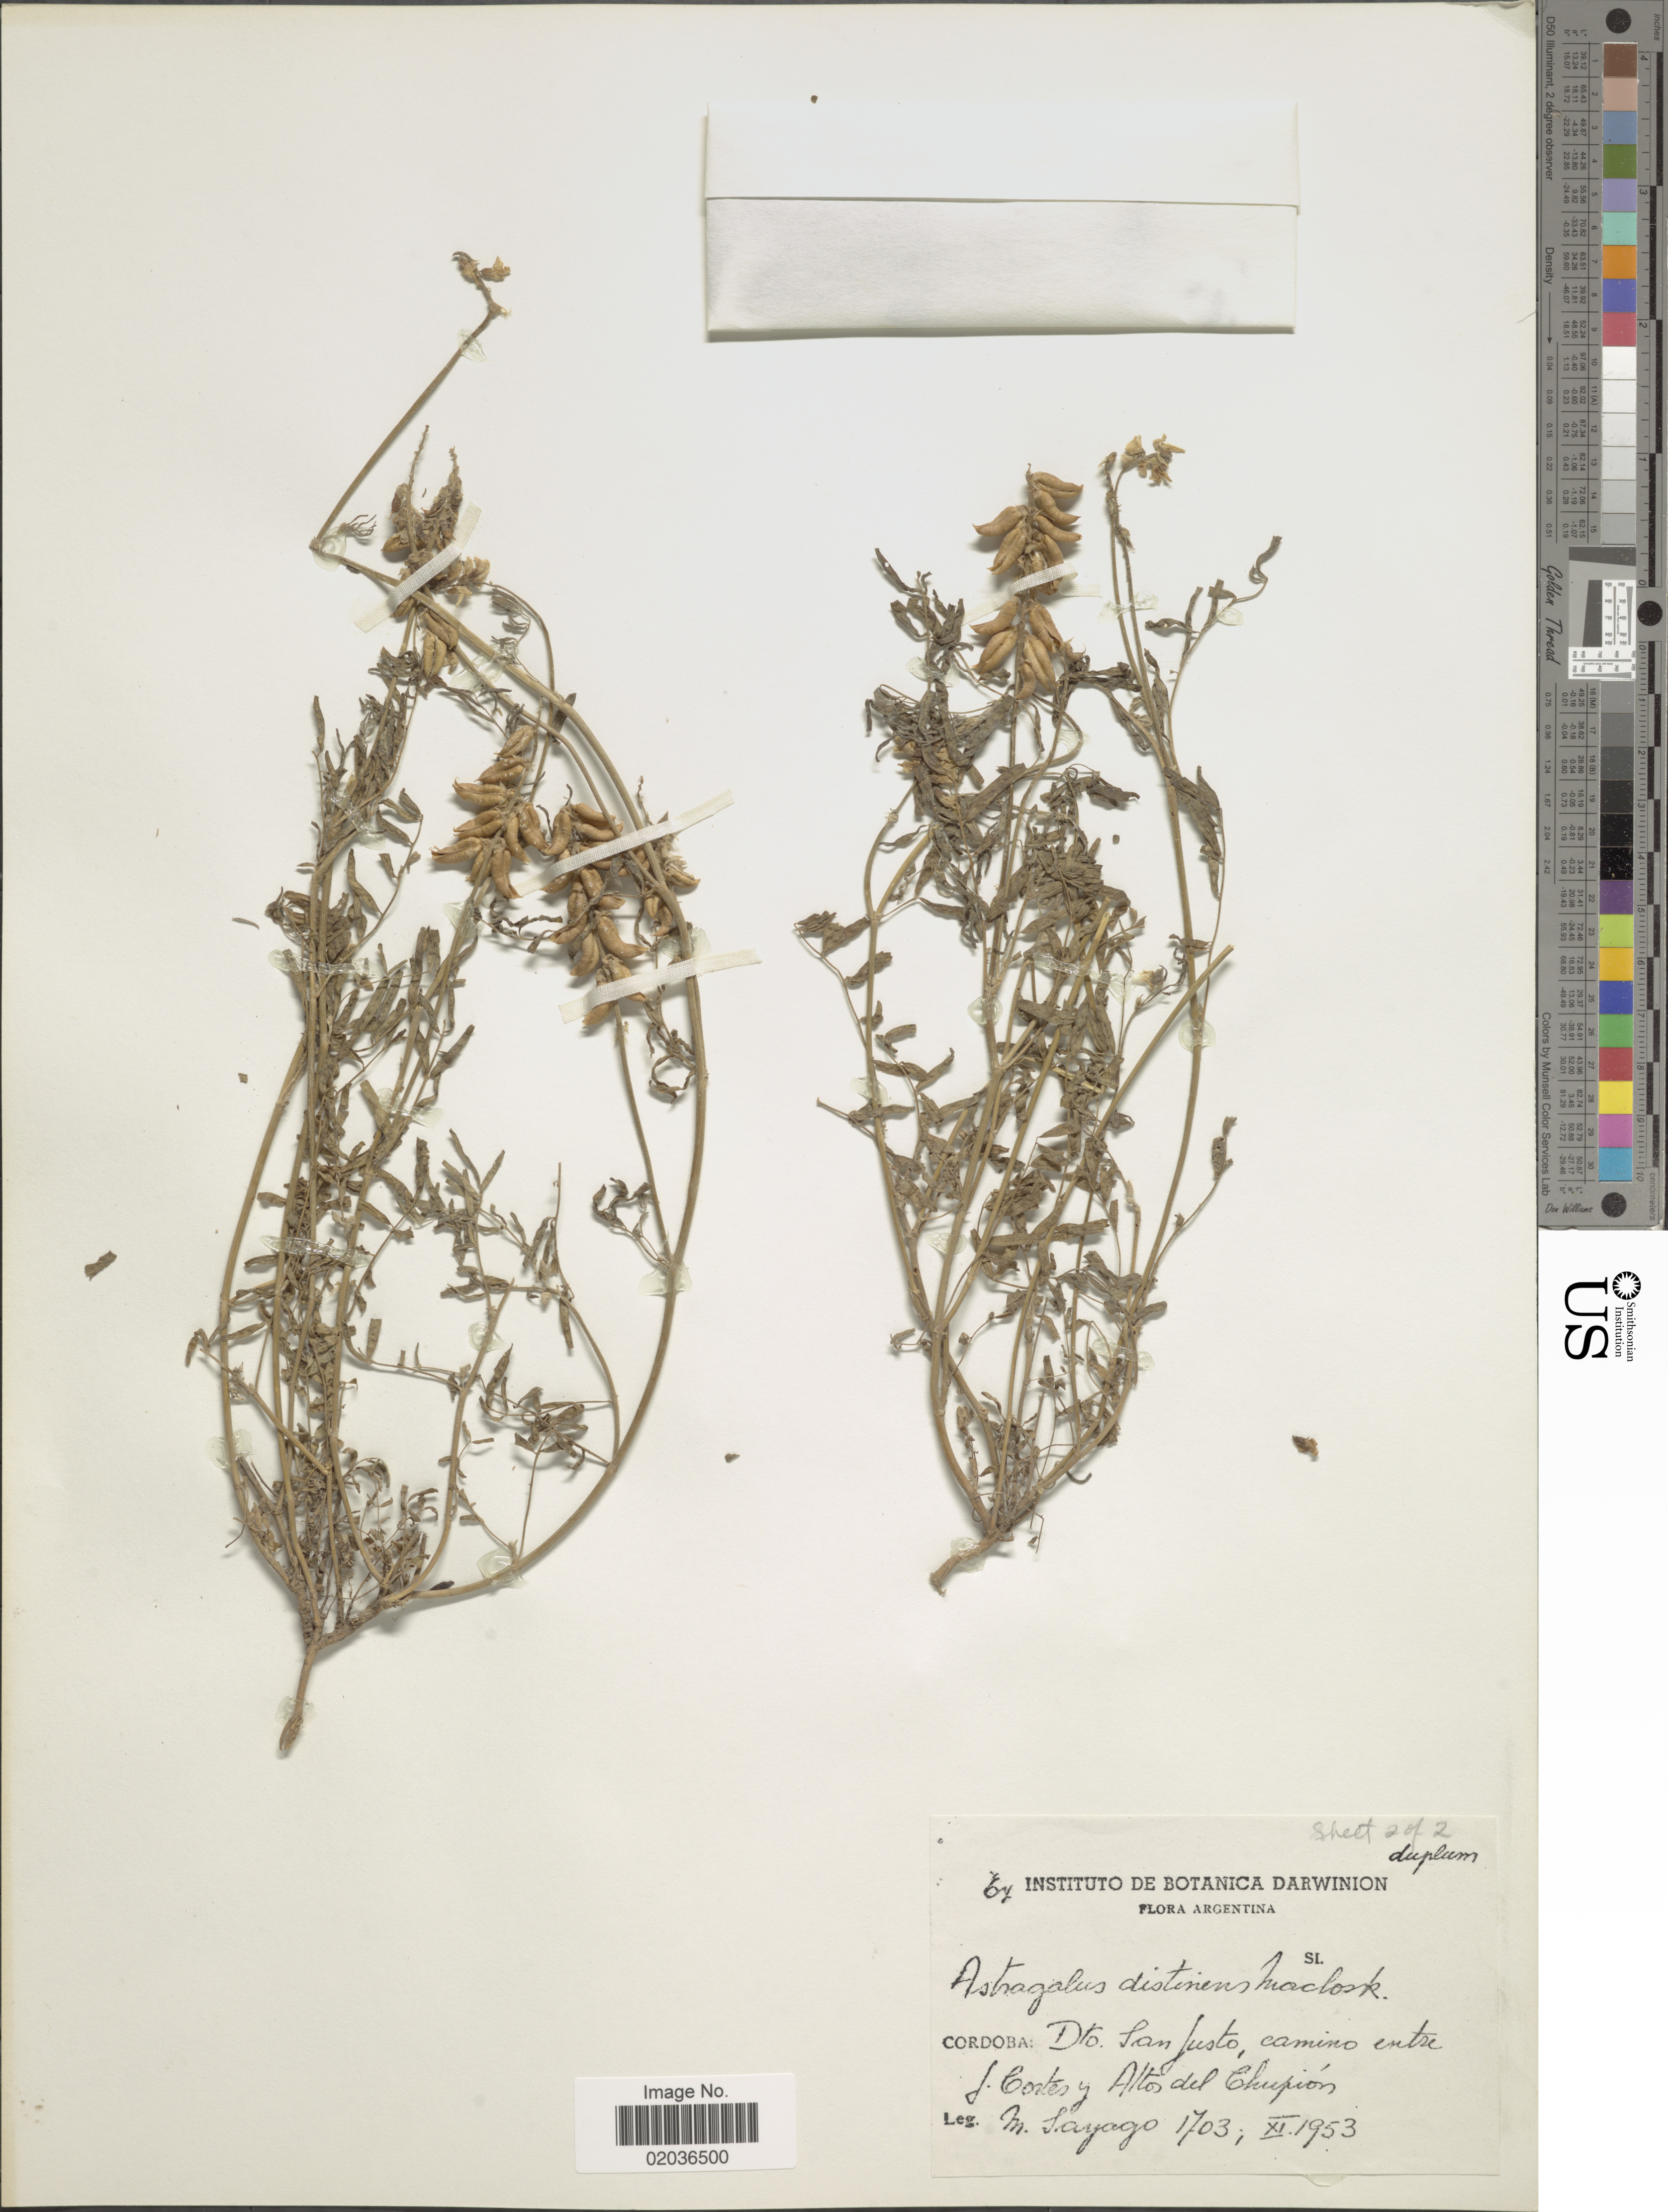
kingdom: Plantae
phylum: Tracheophyta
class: Magnoliopsida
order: Fabales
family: Fabaceae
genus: Astragalus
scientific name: Astragalus distinens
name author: Macloskie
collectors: M. Sayago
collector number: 1703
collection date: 1953-11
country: Argentina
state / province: Cordoba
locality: Cordoba: Dto. San Justo, camino entre J. Cortes y Altos del Chupión